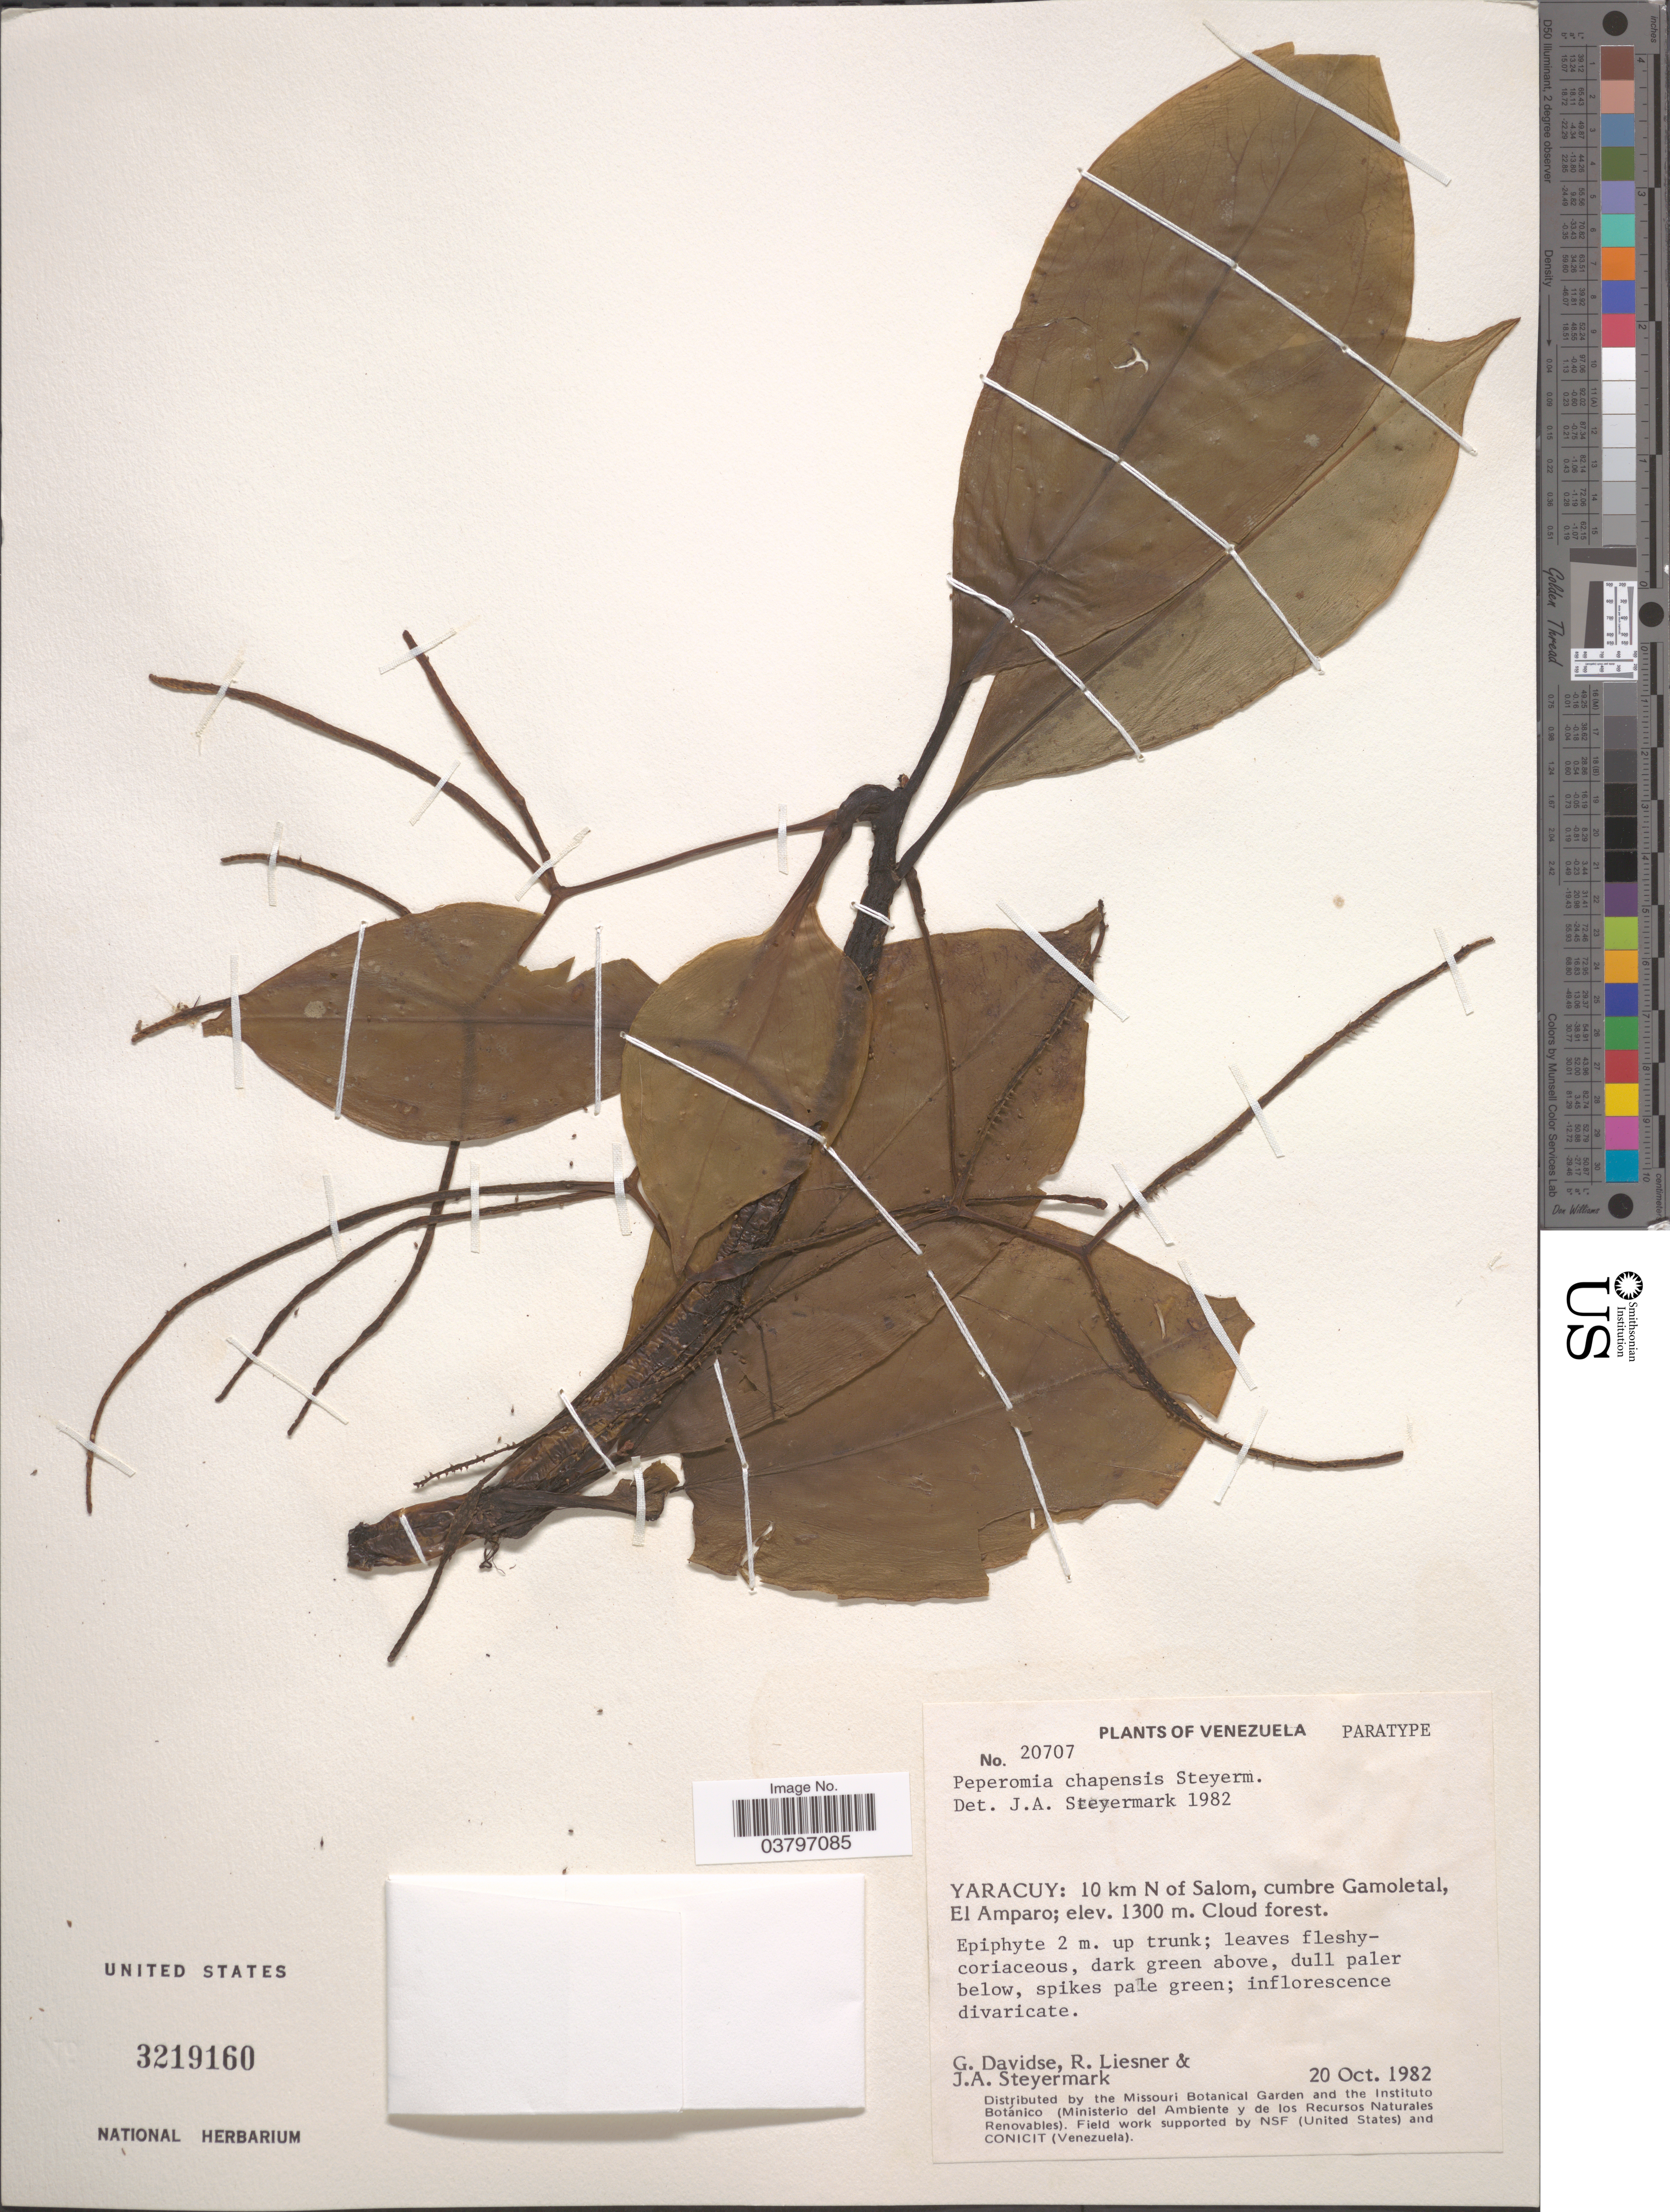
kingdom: Plantae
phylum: Tracheophyta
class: Magnoliopsida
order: Piperales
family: Piperaceae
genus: Peperomia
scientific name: Peperomia chapensis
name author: Steyerm.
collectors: G. Davidse, R. L. Liesner & J. Steyermark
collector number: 20707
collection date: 1982-10-20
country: Venezuela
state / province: Yaracuy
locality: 10 km N of Salom, cumbre Gamoletal, El Amparo.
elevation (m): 1300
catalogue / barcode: US 3219160